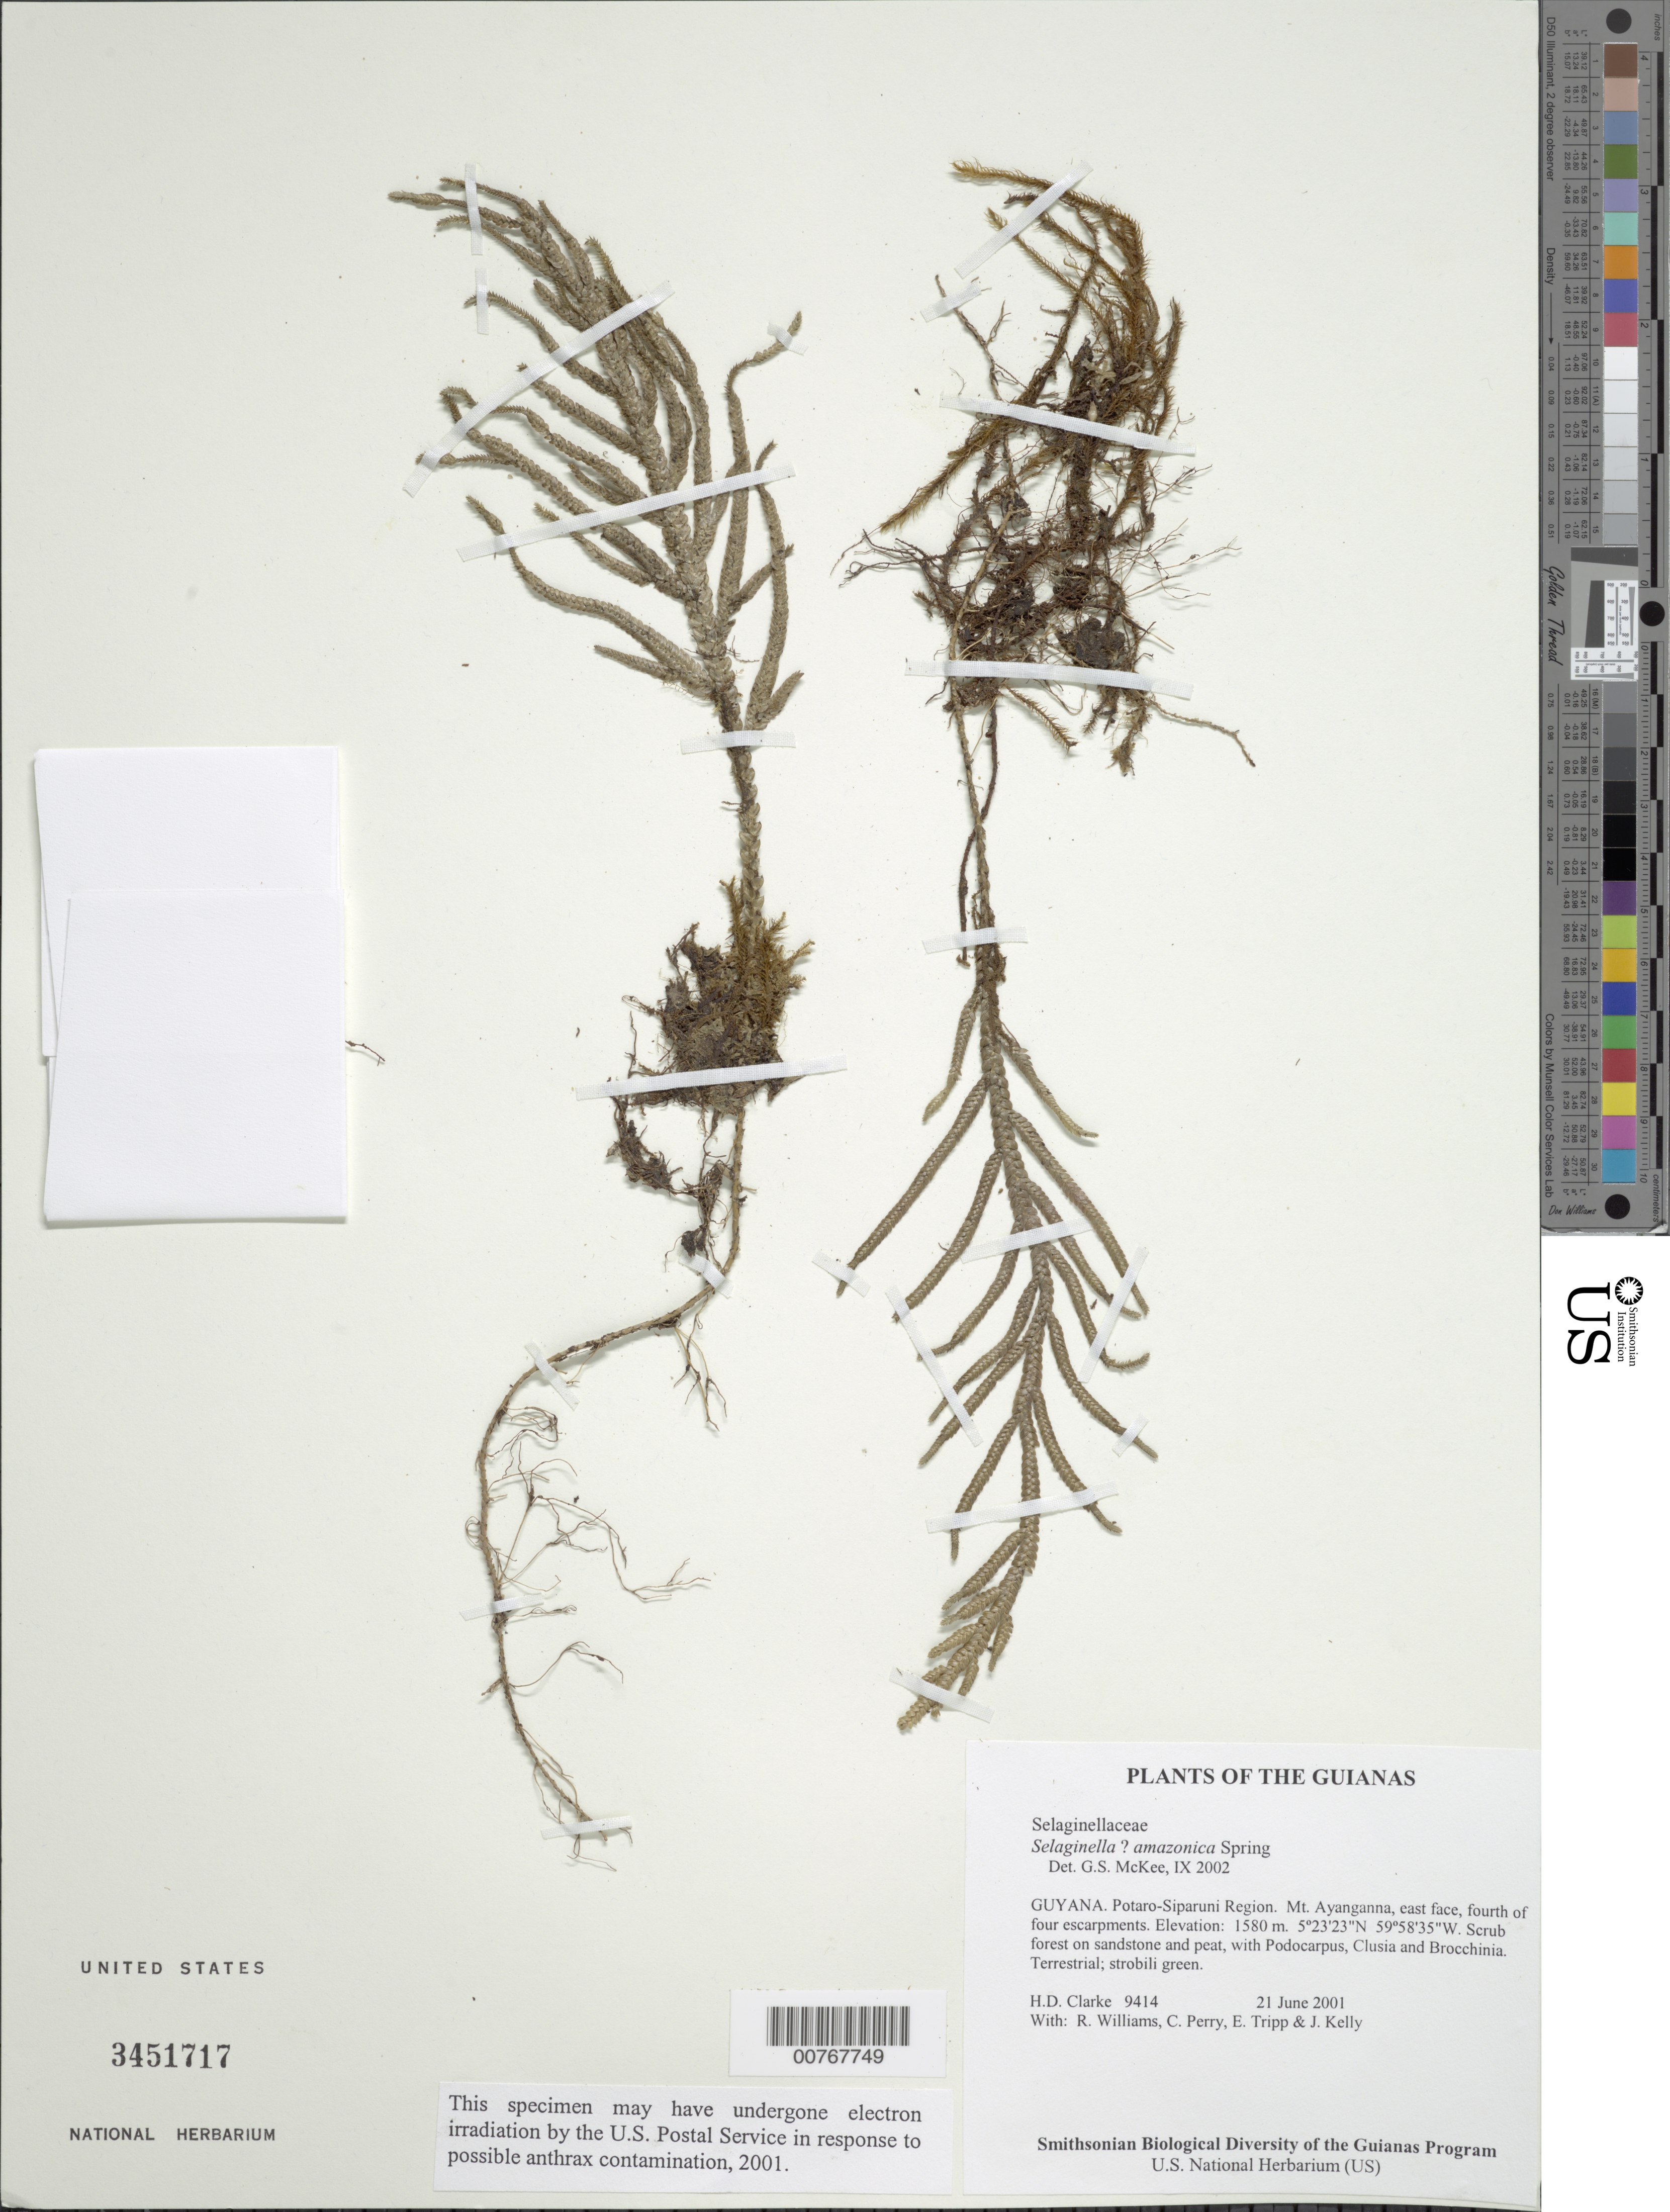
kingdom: Plantae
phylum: Tracheophyta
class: Lycopodiopsida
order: Selaginellales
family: Selaginellaceae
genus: Selaginella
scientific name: Selaginella amazonica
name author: Spring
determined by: McKee, G. S., (US), NMNH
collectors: H. D. Clarke, R. Williams, C. Perry, E. Tripp & J. Kelly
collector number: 9414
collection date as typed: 21 June 2001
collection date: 2001-06-21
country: Guyana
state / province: Potaro-Siparuni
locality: Mt. Ayanganna, east face, fourth of four escarpments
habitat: Scrub forest on sandstone and peat, with Podocarpus, Clusia and Brocchinia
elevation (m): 1580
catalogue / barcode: US 3451717